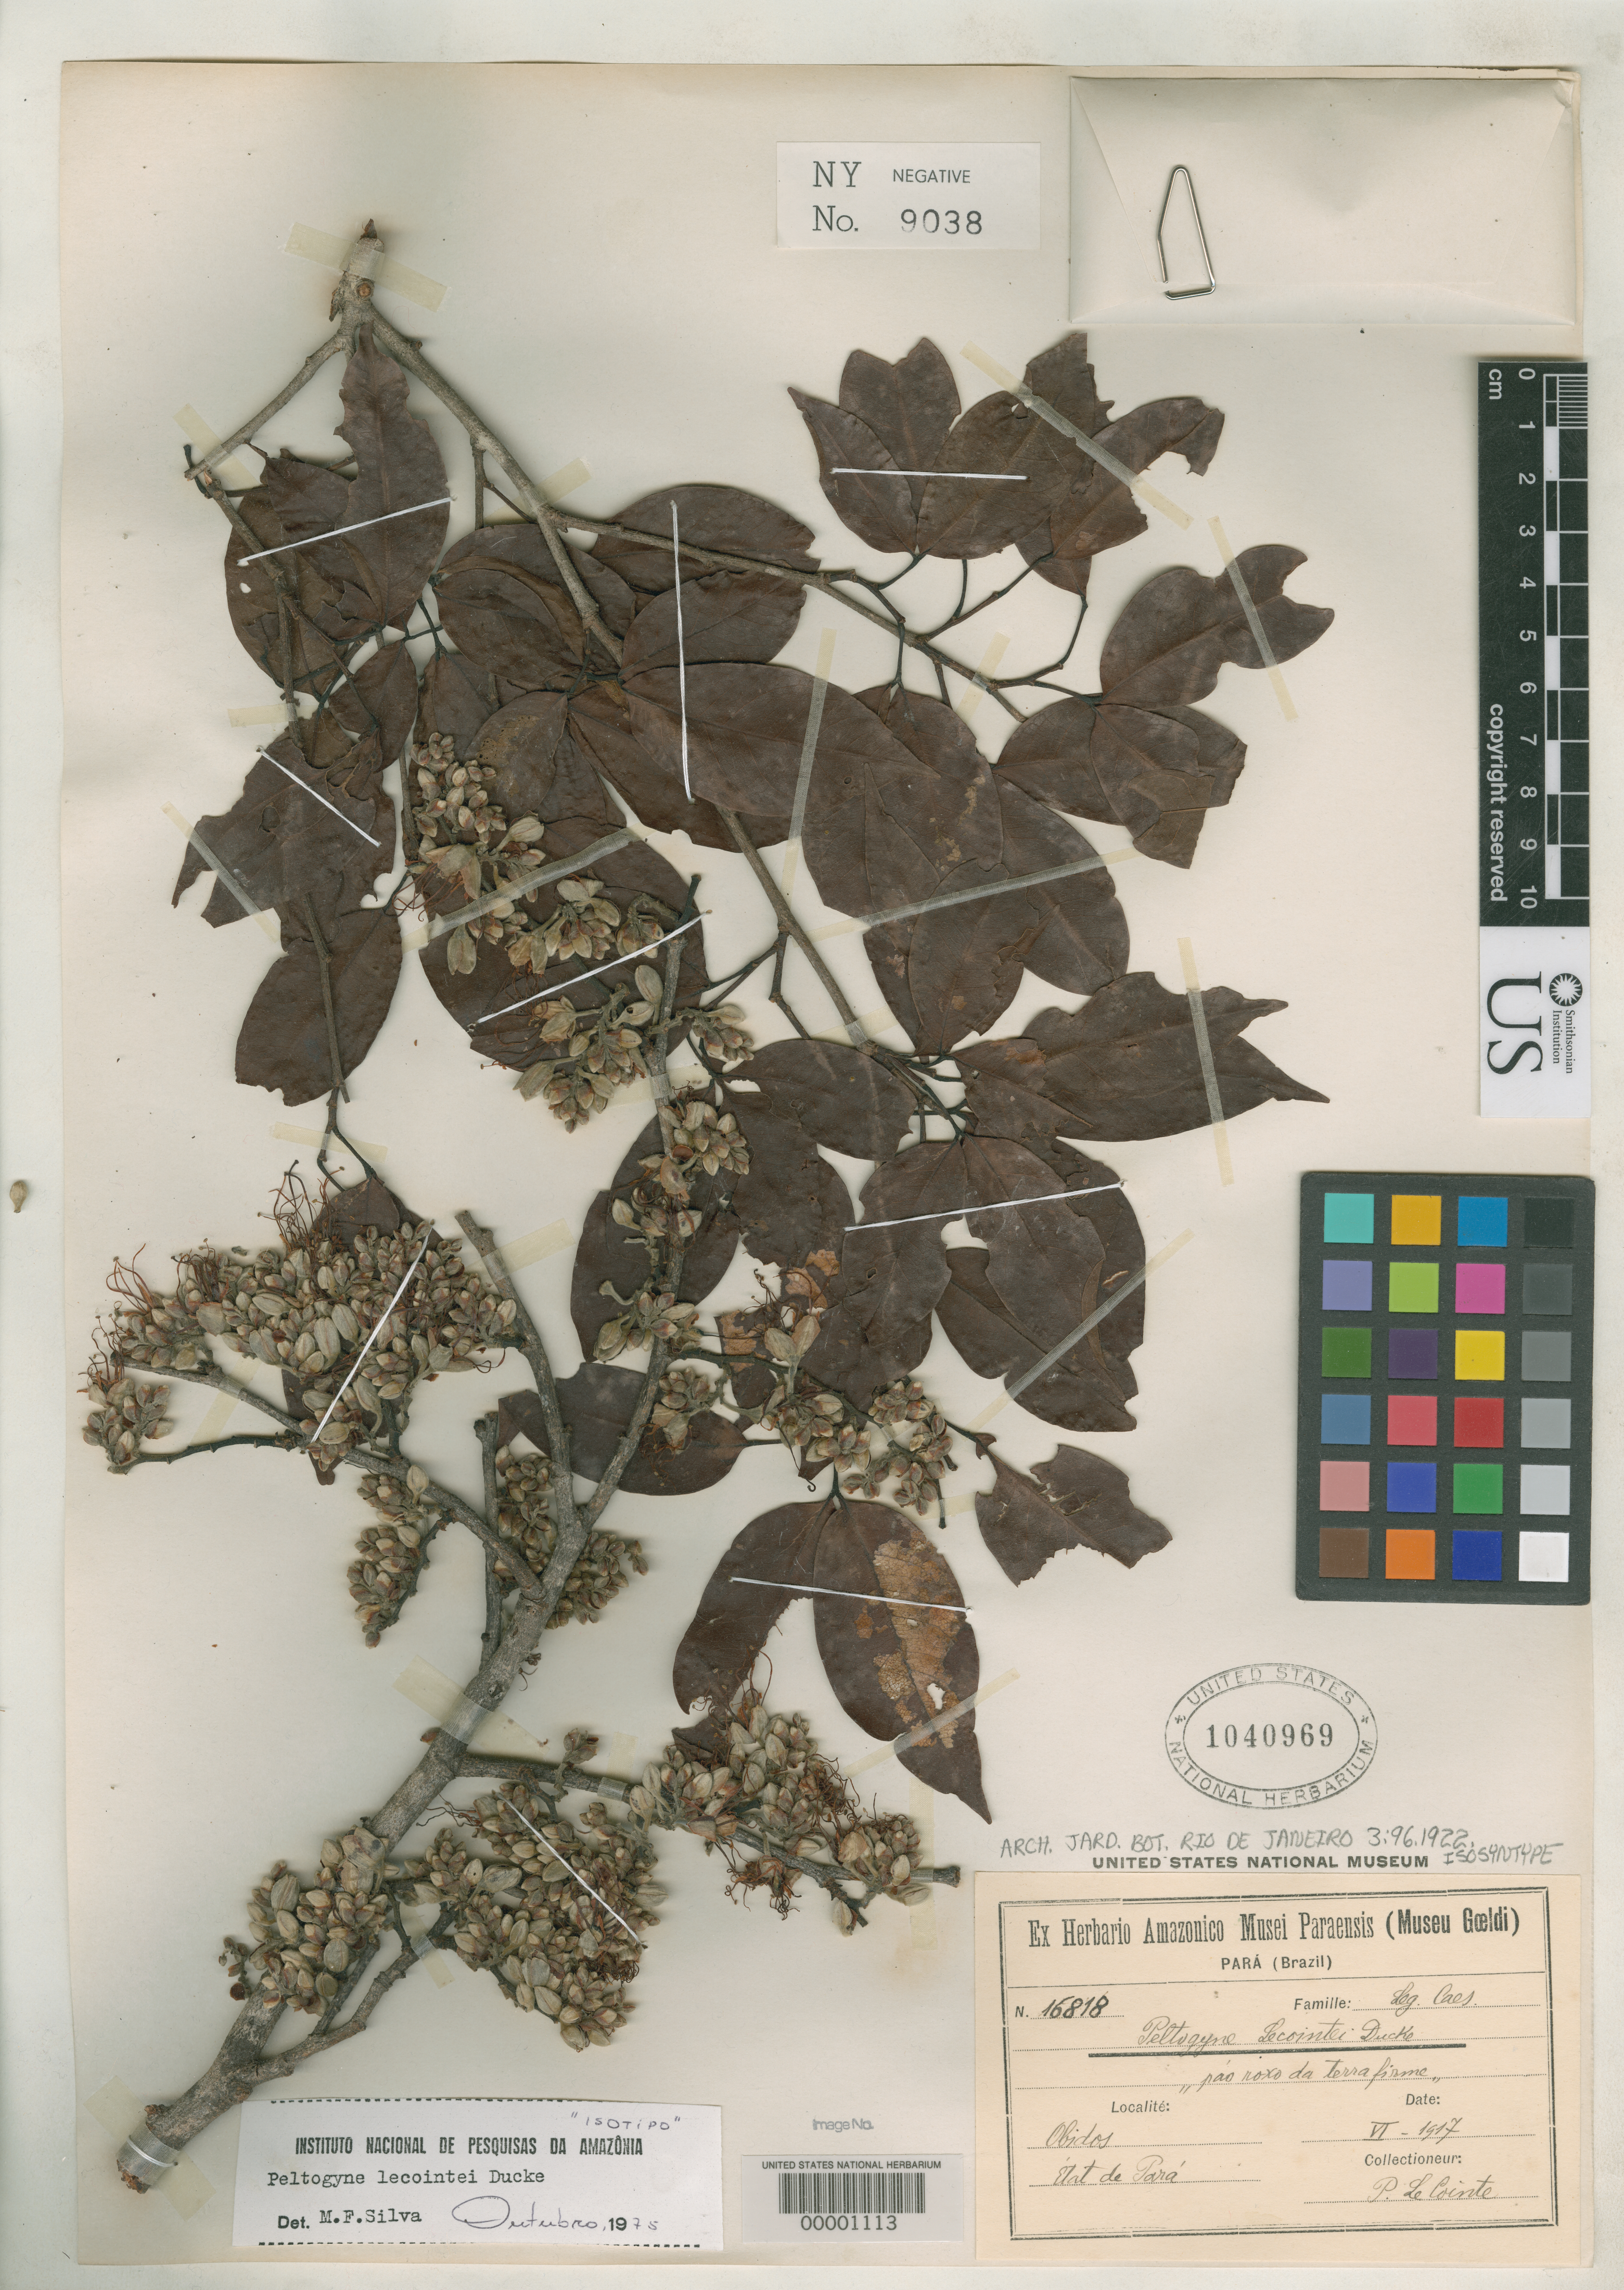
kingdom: Plantae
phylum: Tracheophyta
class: Magnoliopsida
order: Fabales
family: Fabaceae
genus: Peltogyne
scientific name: Peltogyne lecointei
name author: Ducke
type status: Isosyntype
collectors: P. Le Cointe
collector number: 16818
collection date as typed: Jun 1917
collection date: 1917-06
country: Brazil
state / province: Pará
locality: Obidos.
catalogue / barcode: US 1040969